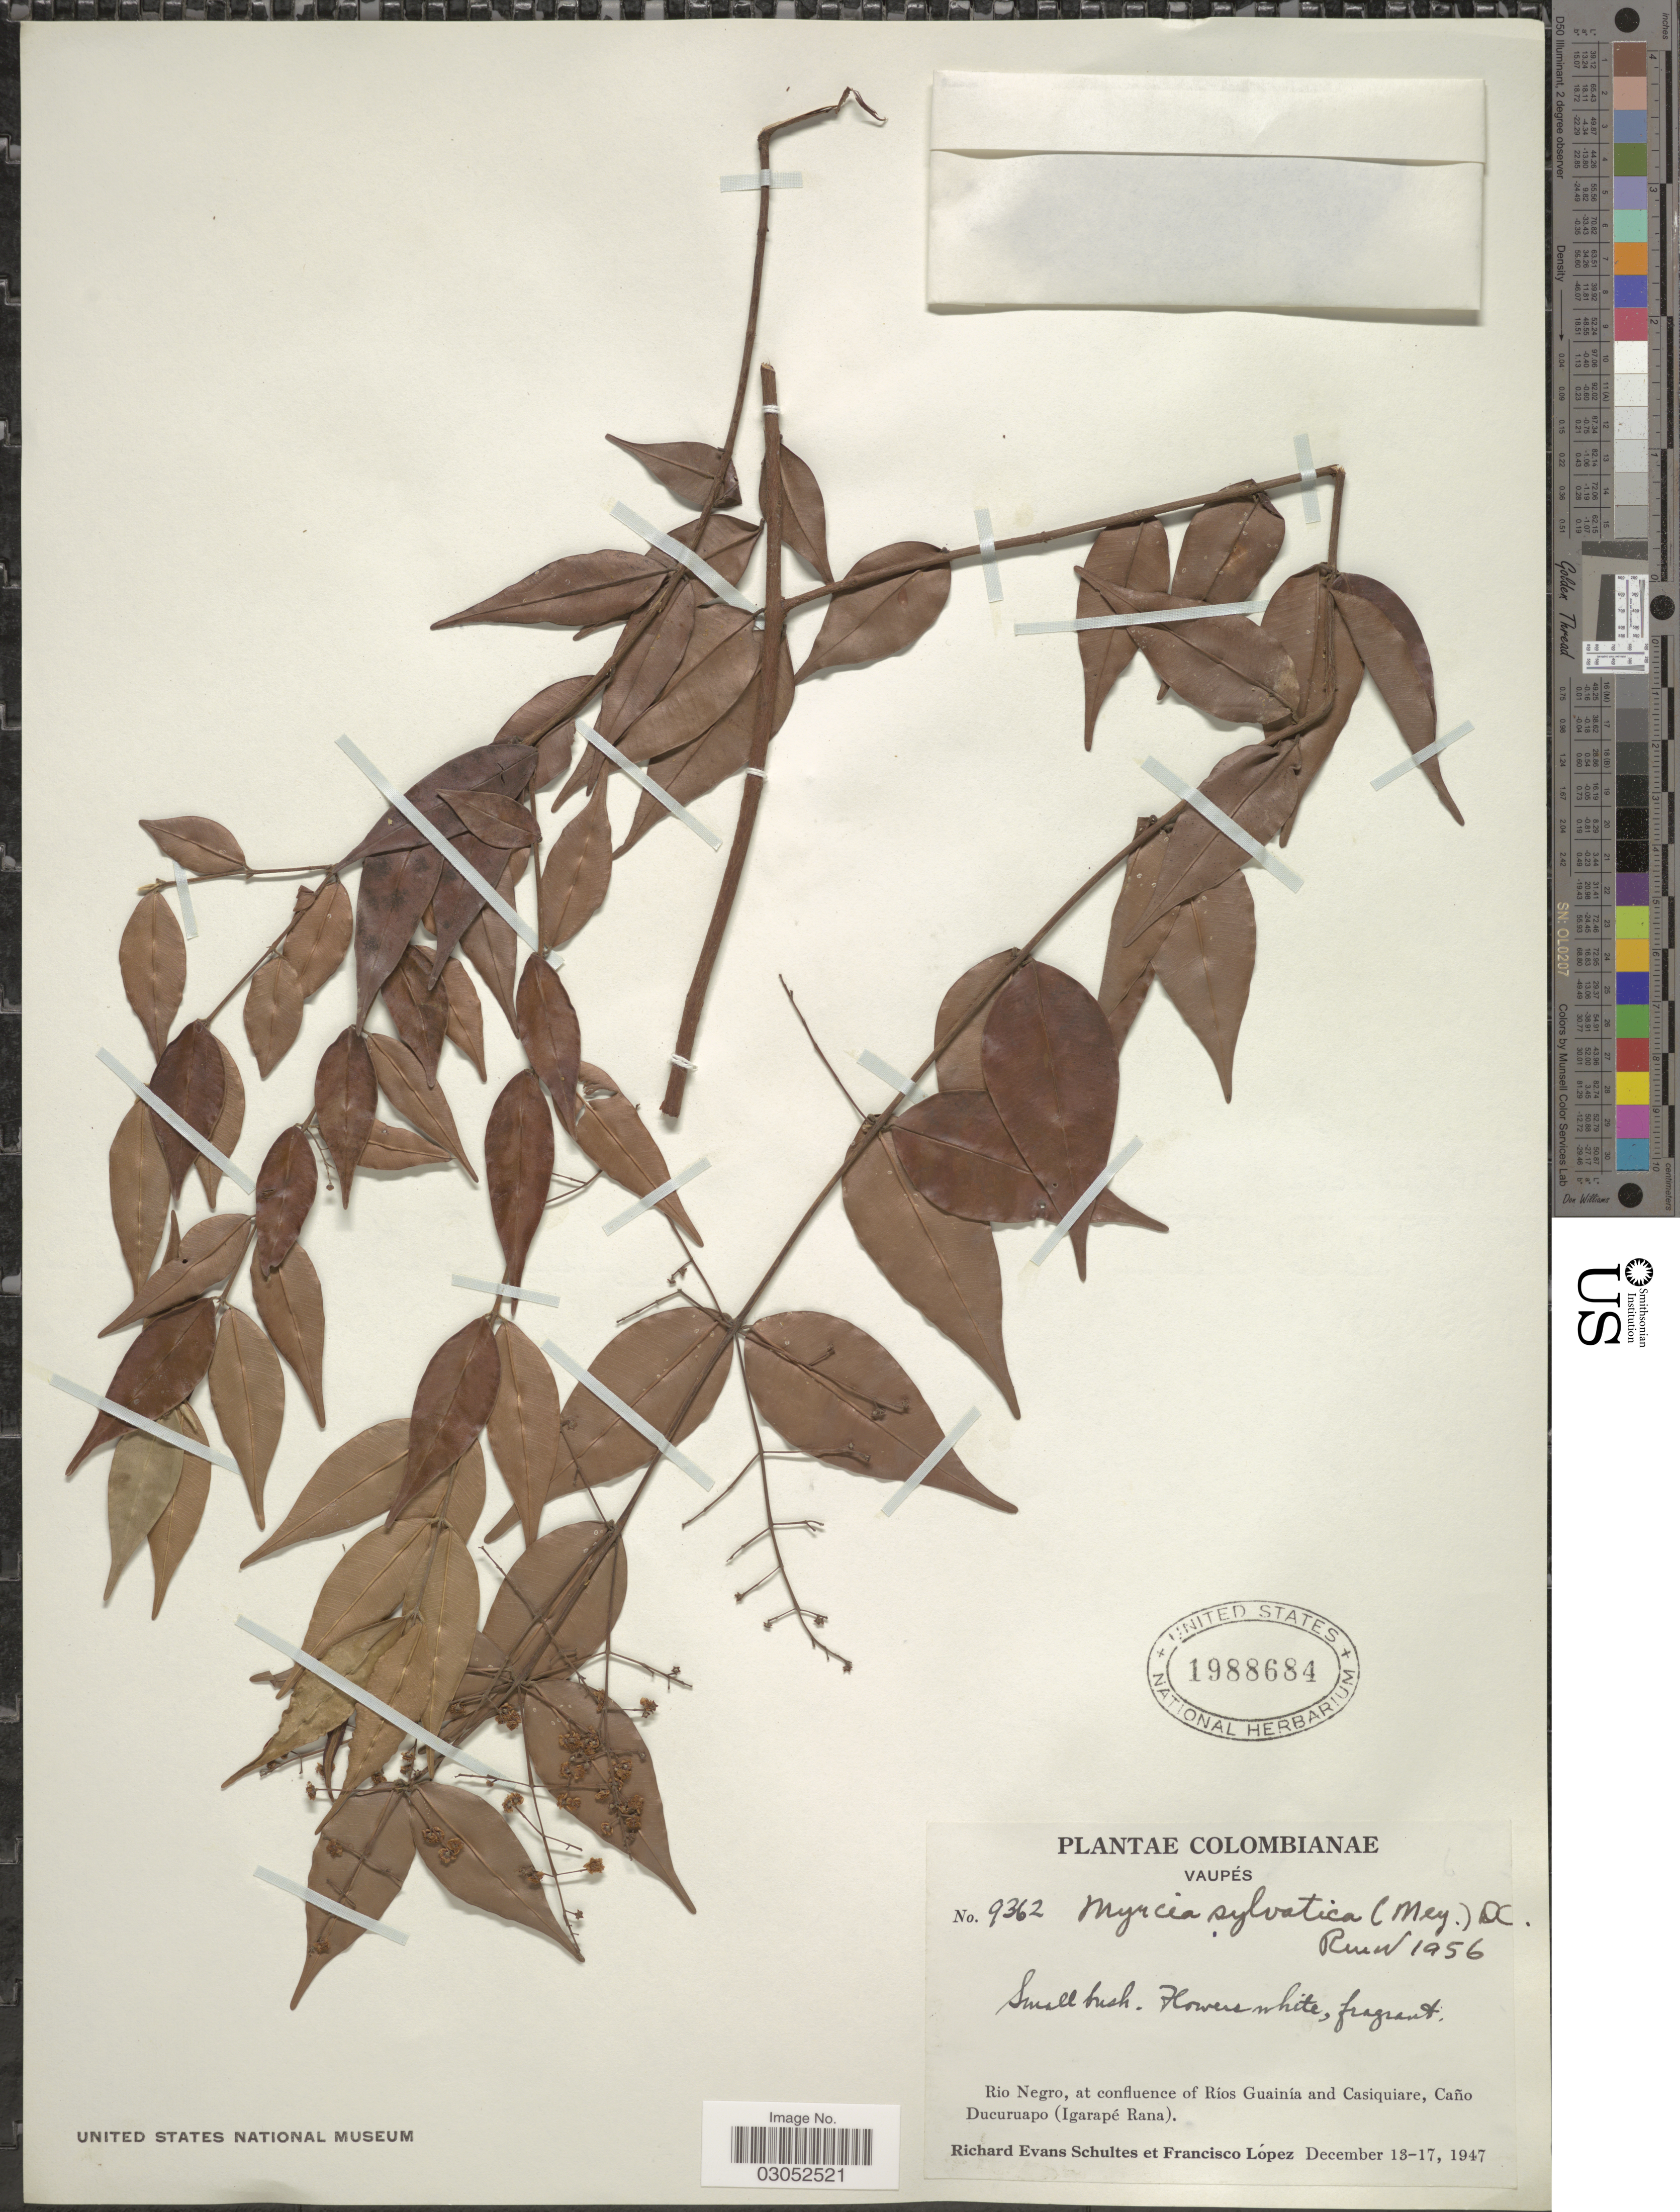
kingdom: Plantae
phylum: Tracheophyta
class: Magnoliopsida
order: Myrtales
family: Myrtaceae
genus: Myrcia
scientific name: Myrcia sylvatica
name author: (G. Mey.) DC.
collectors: R. E. Schultes & F. Lopéz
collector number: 9362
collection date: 1947-12-13/1947-12-17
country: Colombia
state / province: Vaupés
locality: Rio Negro, at confluence of Ríos Guainía and Casiquiare, Caño Ducuruapo (Igarapé Rana).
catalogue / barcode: US 1988684